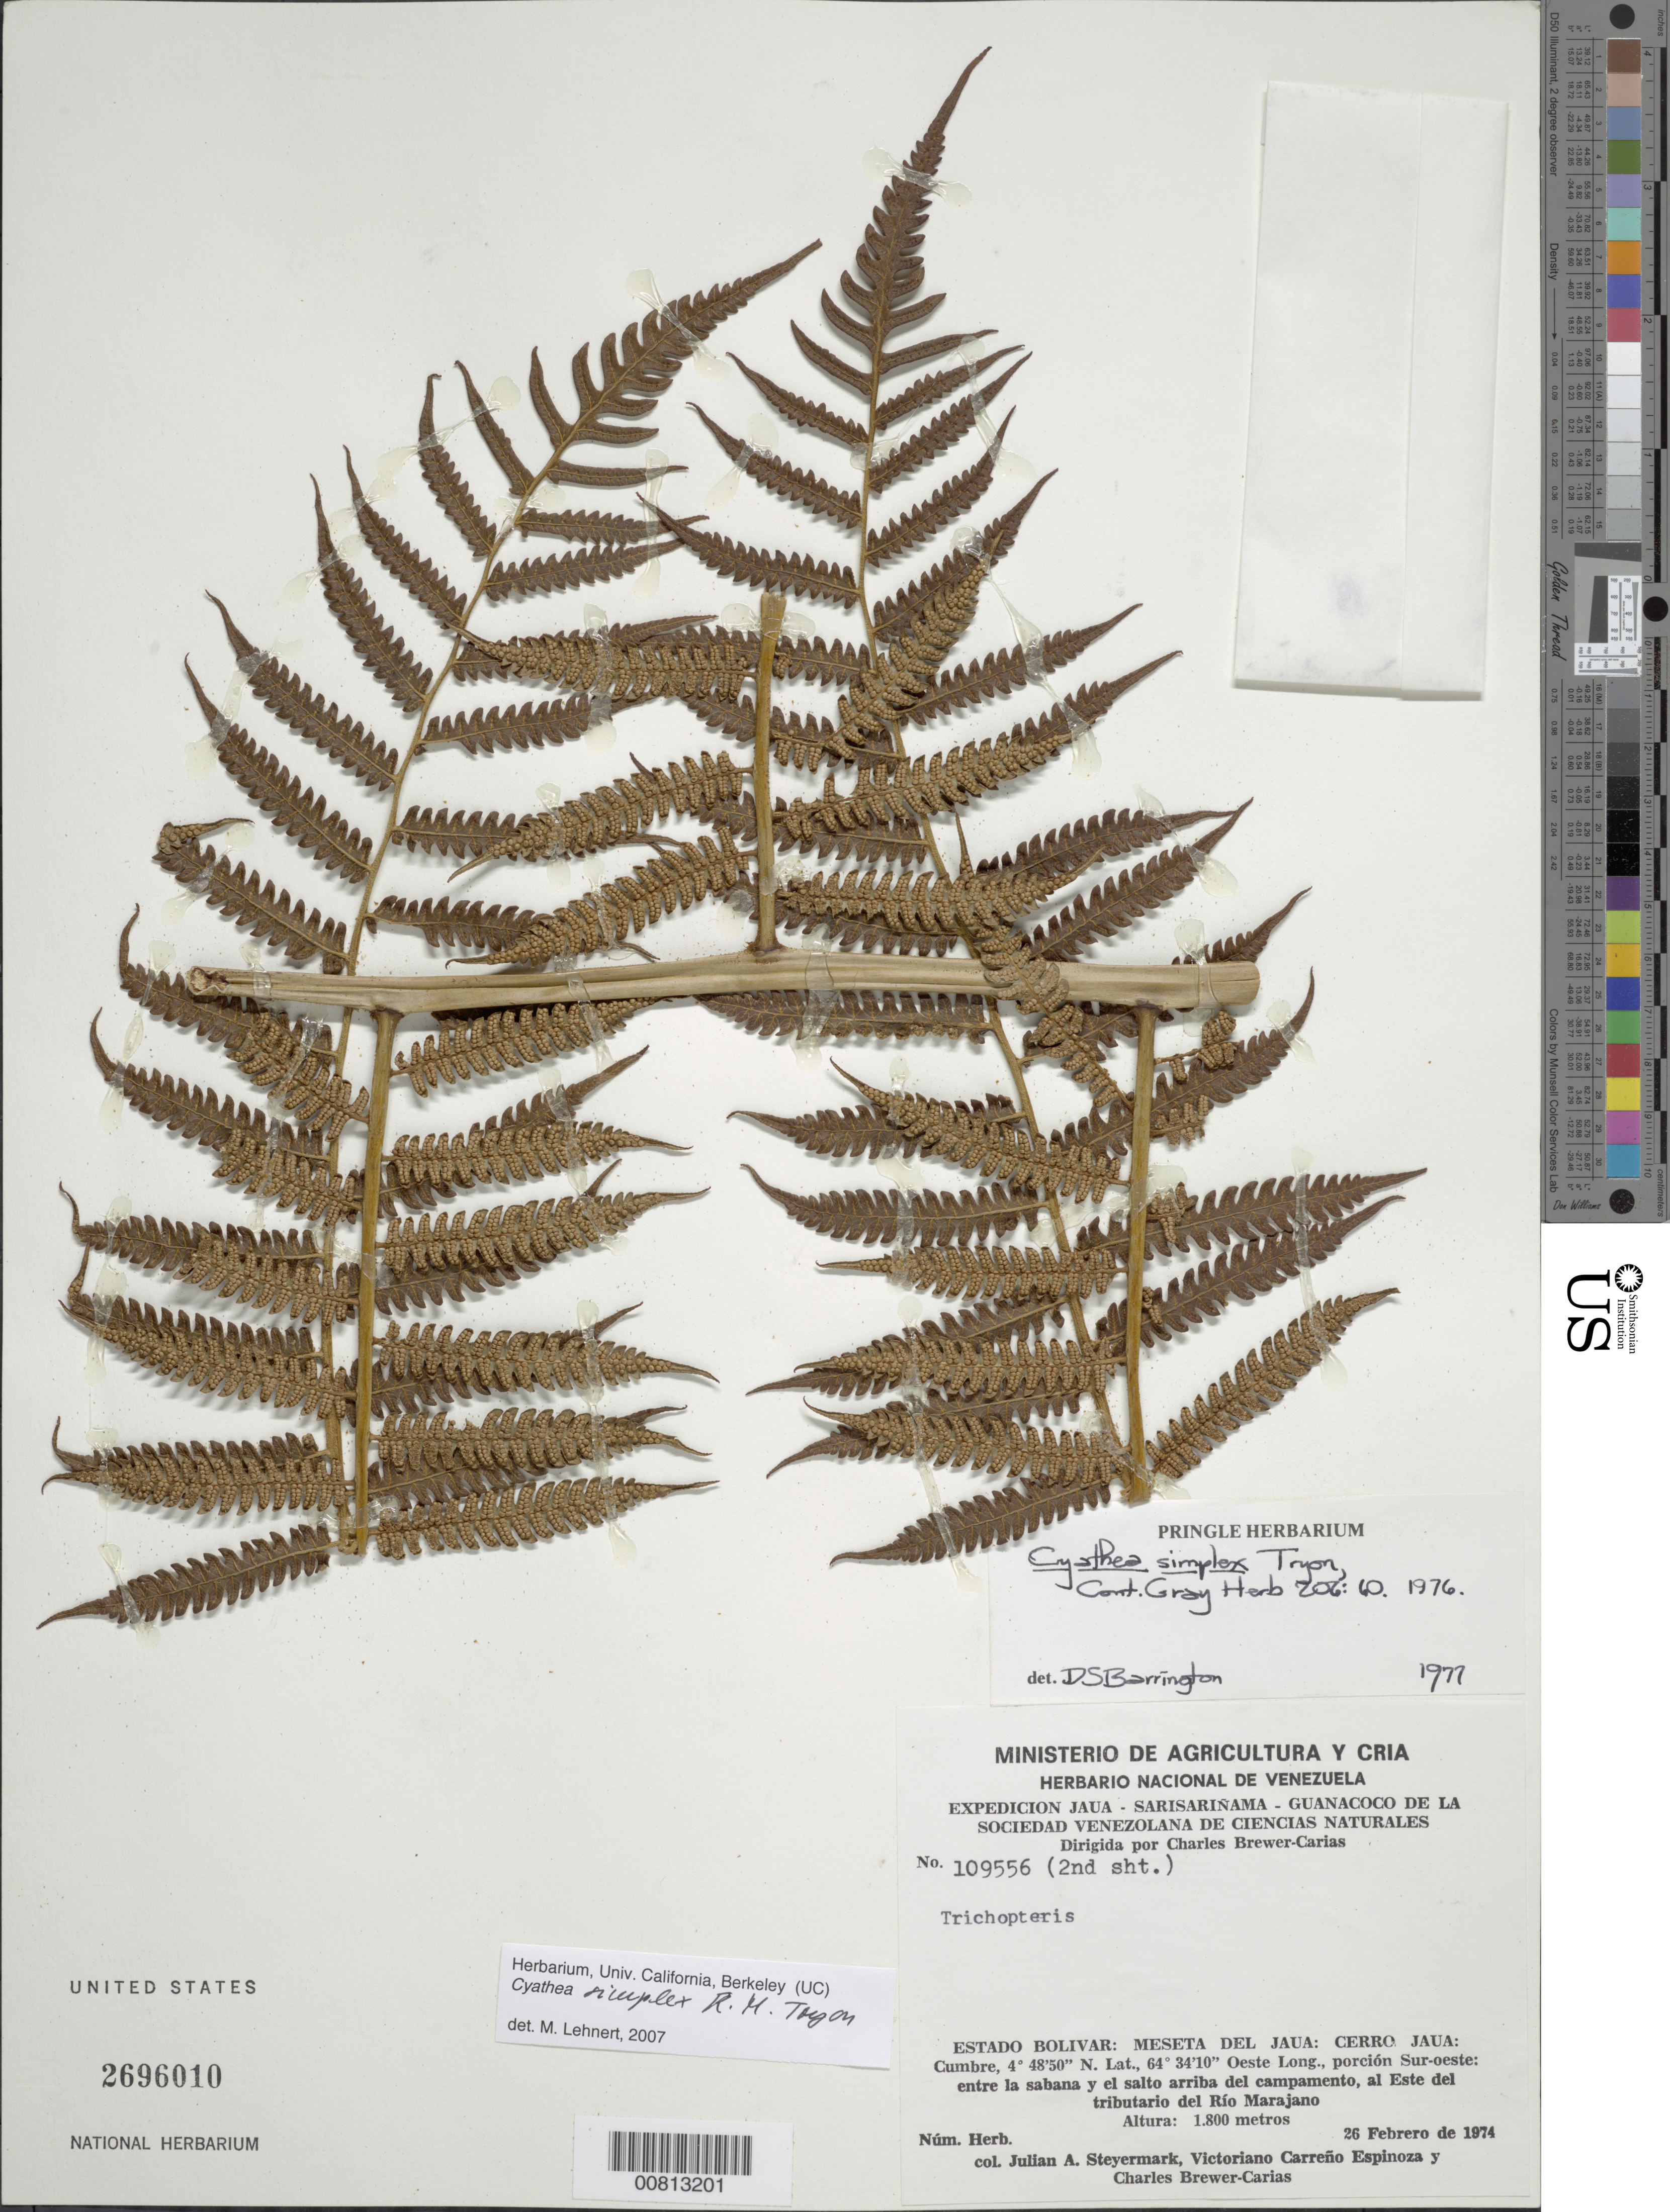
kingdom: Plantae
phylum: Tracheophyta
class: Polypodiopsida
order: Cyatheales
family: Cyatheaceae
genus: Cyathea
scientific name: Cyathea simplex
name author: R.M. Tryon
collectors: J. Steyermark, V. Carreño E. & C. Brewer-Carias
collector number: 109556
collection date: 1974-02-26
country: Venezuela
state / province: Bolivar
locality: Jaua - Sarisarinama - Guanacoco de la Sociedad venezolana de ciencias naturales, Meseta del Jaua: Cerro Jaua : cumbre , poercion Sur-Oeste: selva de galeria al borde del tributario del Rio Marajano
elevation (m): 1800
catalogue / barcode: US 2696010